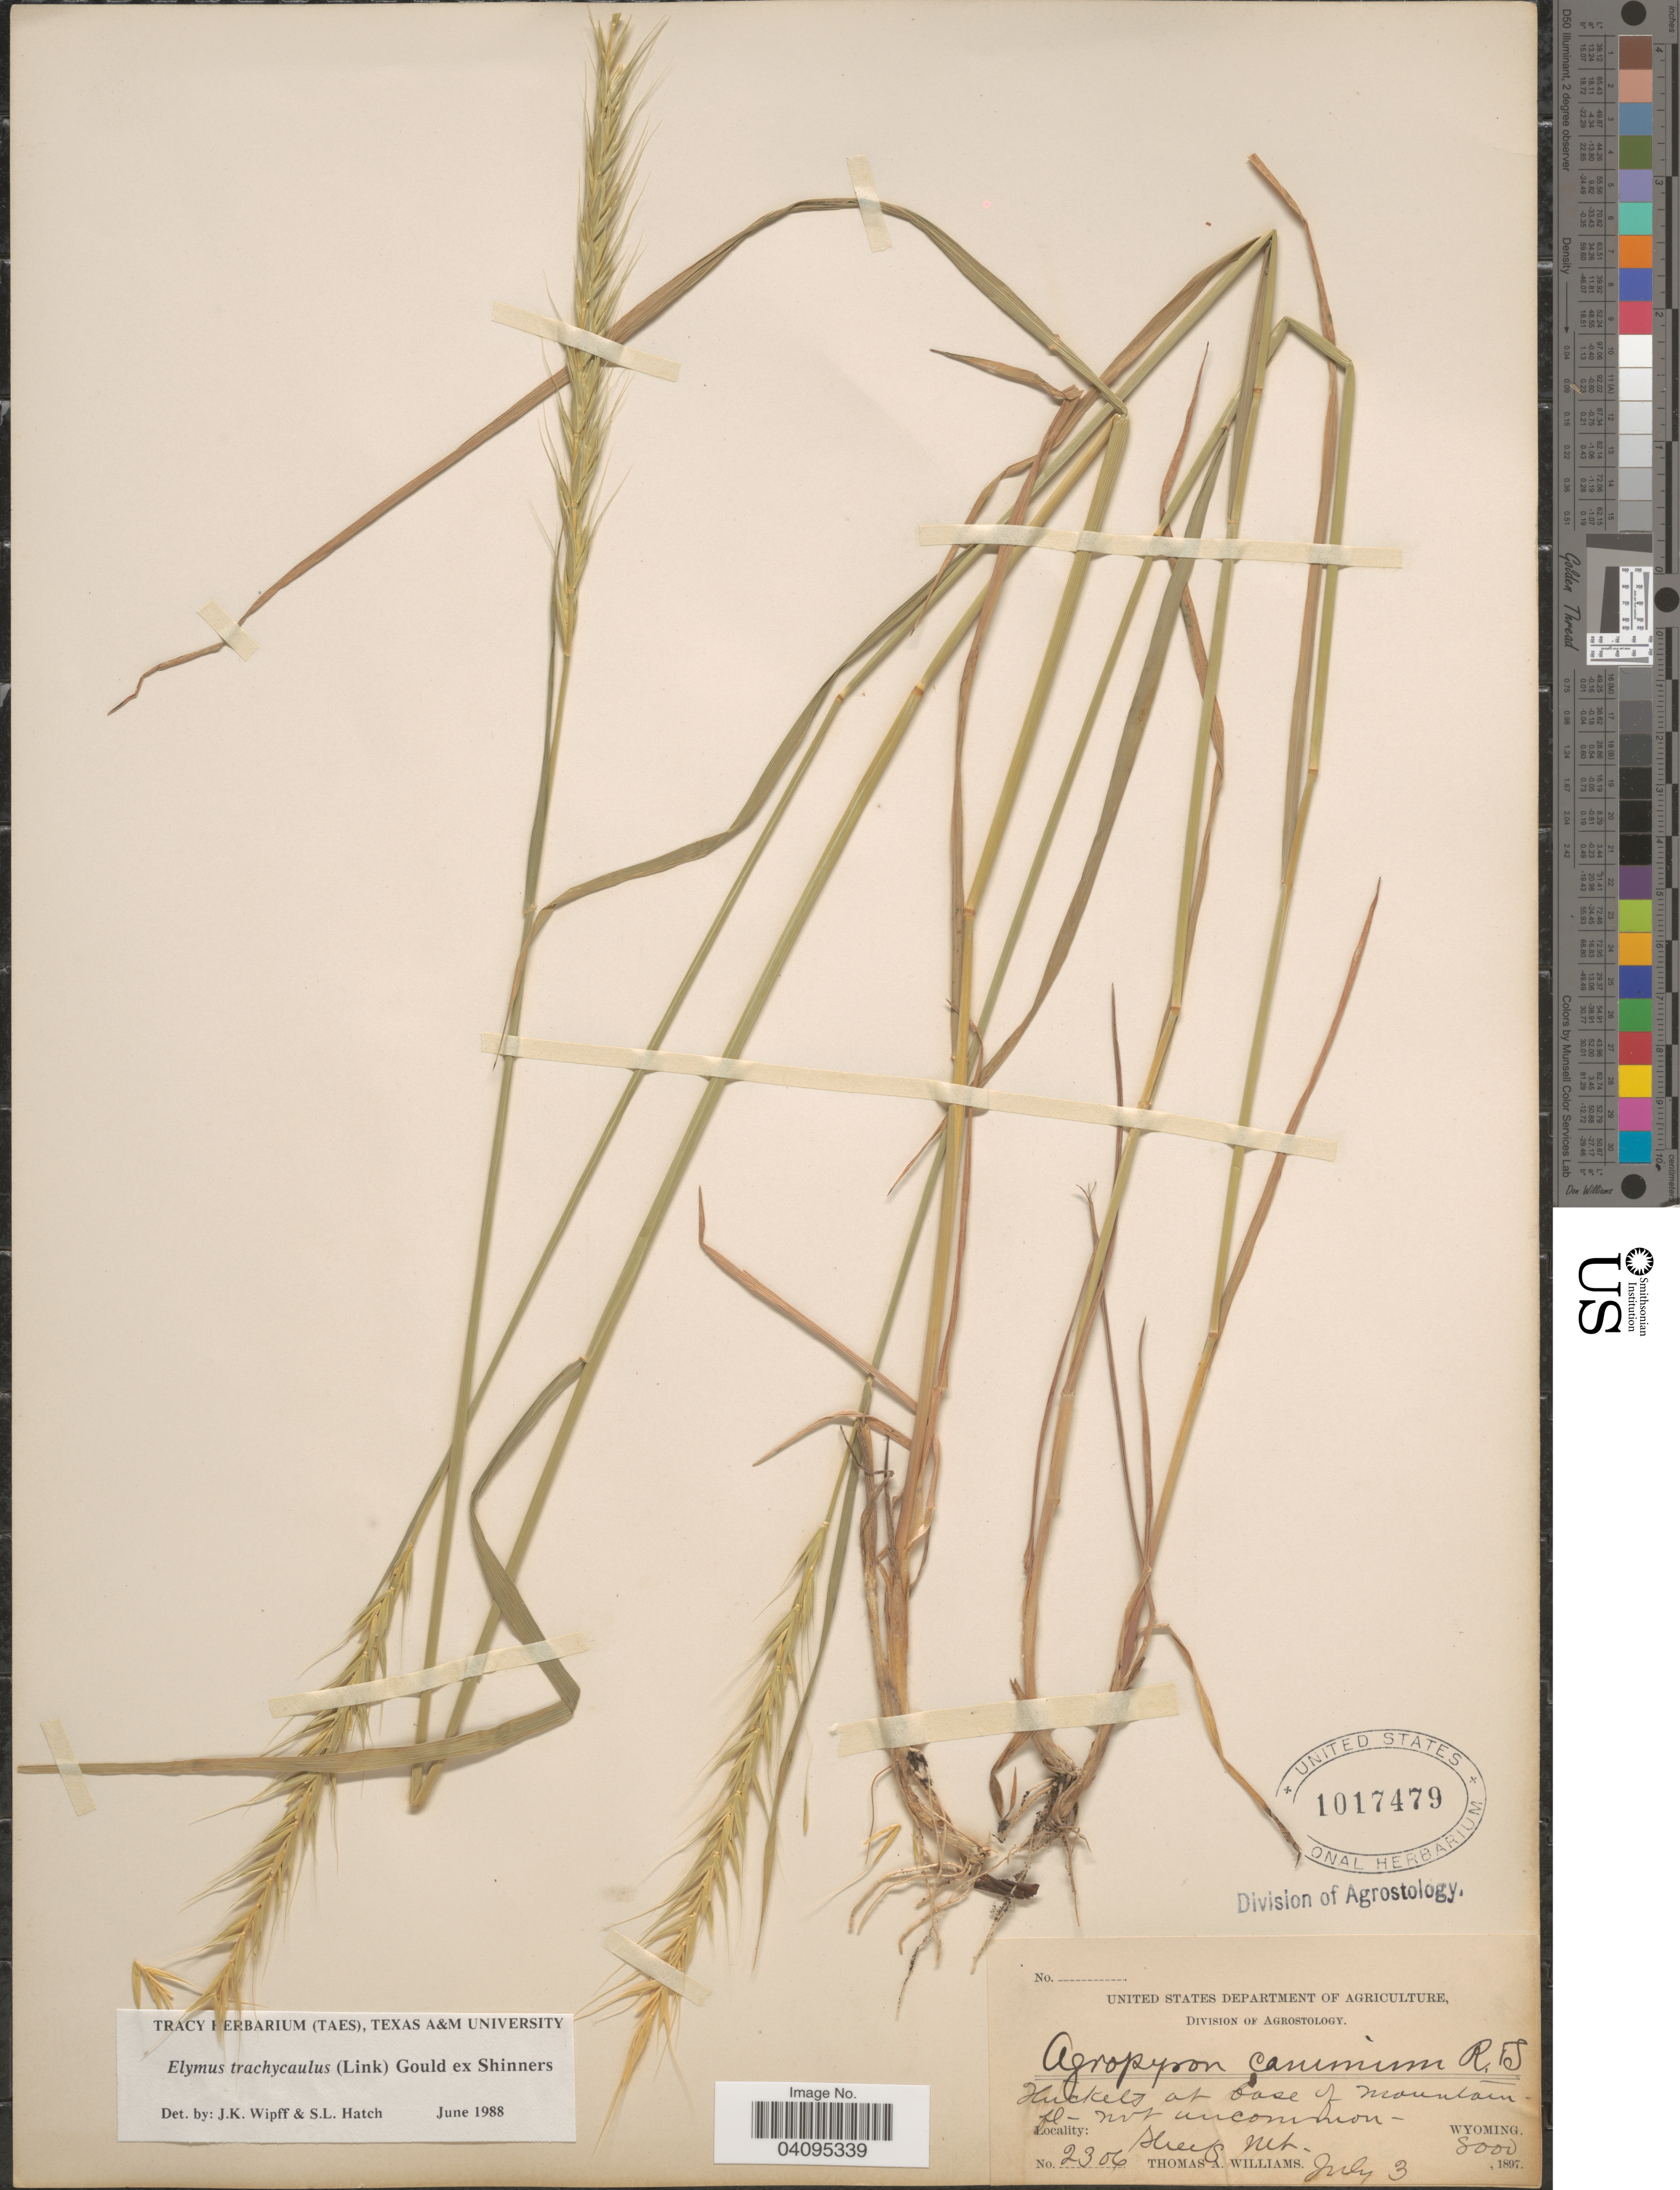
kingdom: Plantae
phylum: Tracheophyta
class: Liliopsida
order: Poales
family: Poaceae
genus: Elymus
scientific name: Elymus trachycaulus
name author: (Link) Gould ex Shinners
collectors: T. A. Williams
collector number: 2306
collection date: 1897-07-03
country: United States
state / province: Wyoming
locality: Thickets at base of mountain. Sheep Mt.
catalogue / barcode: US 1017479